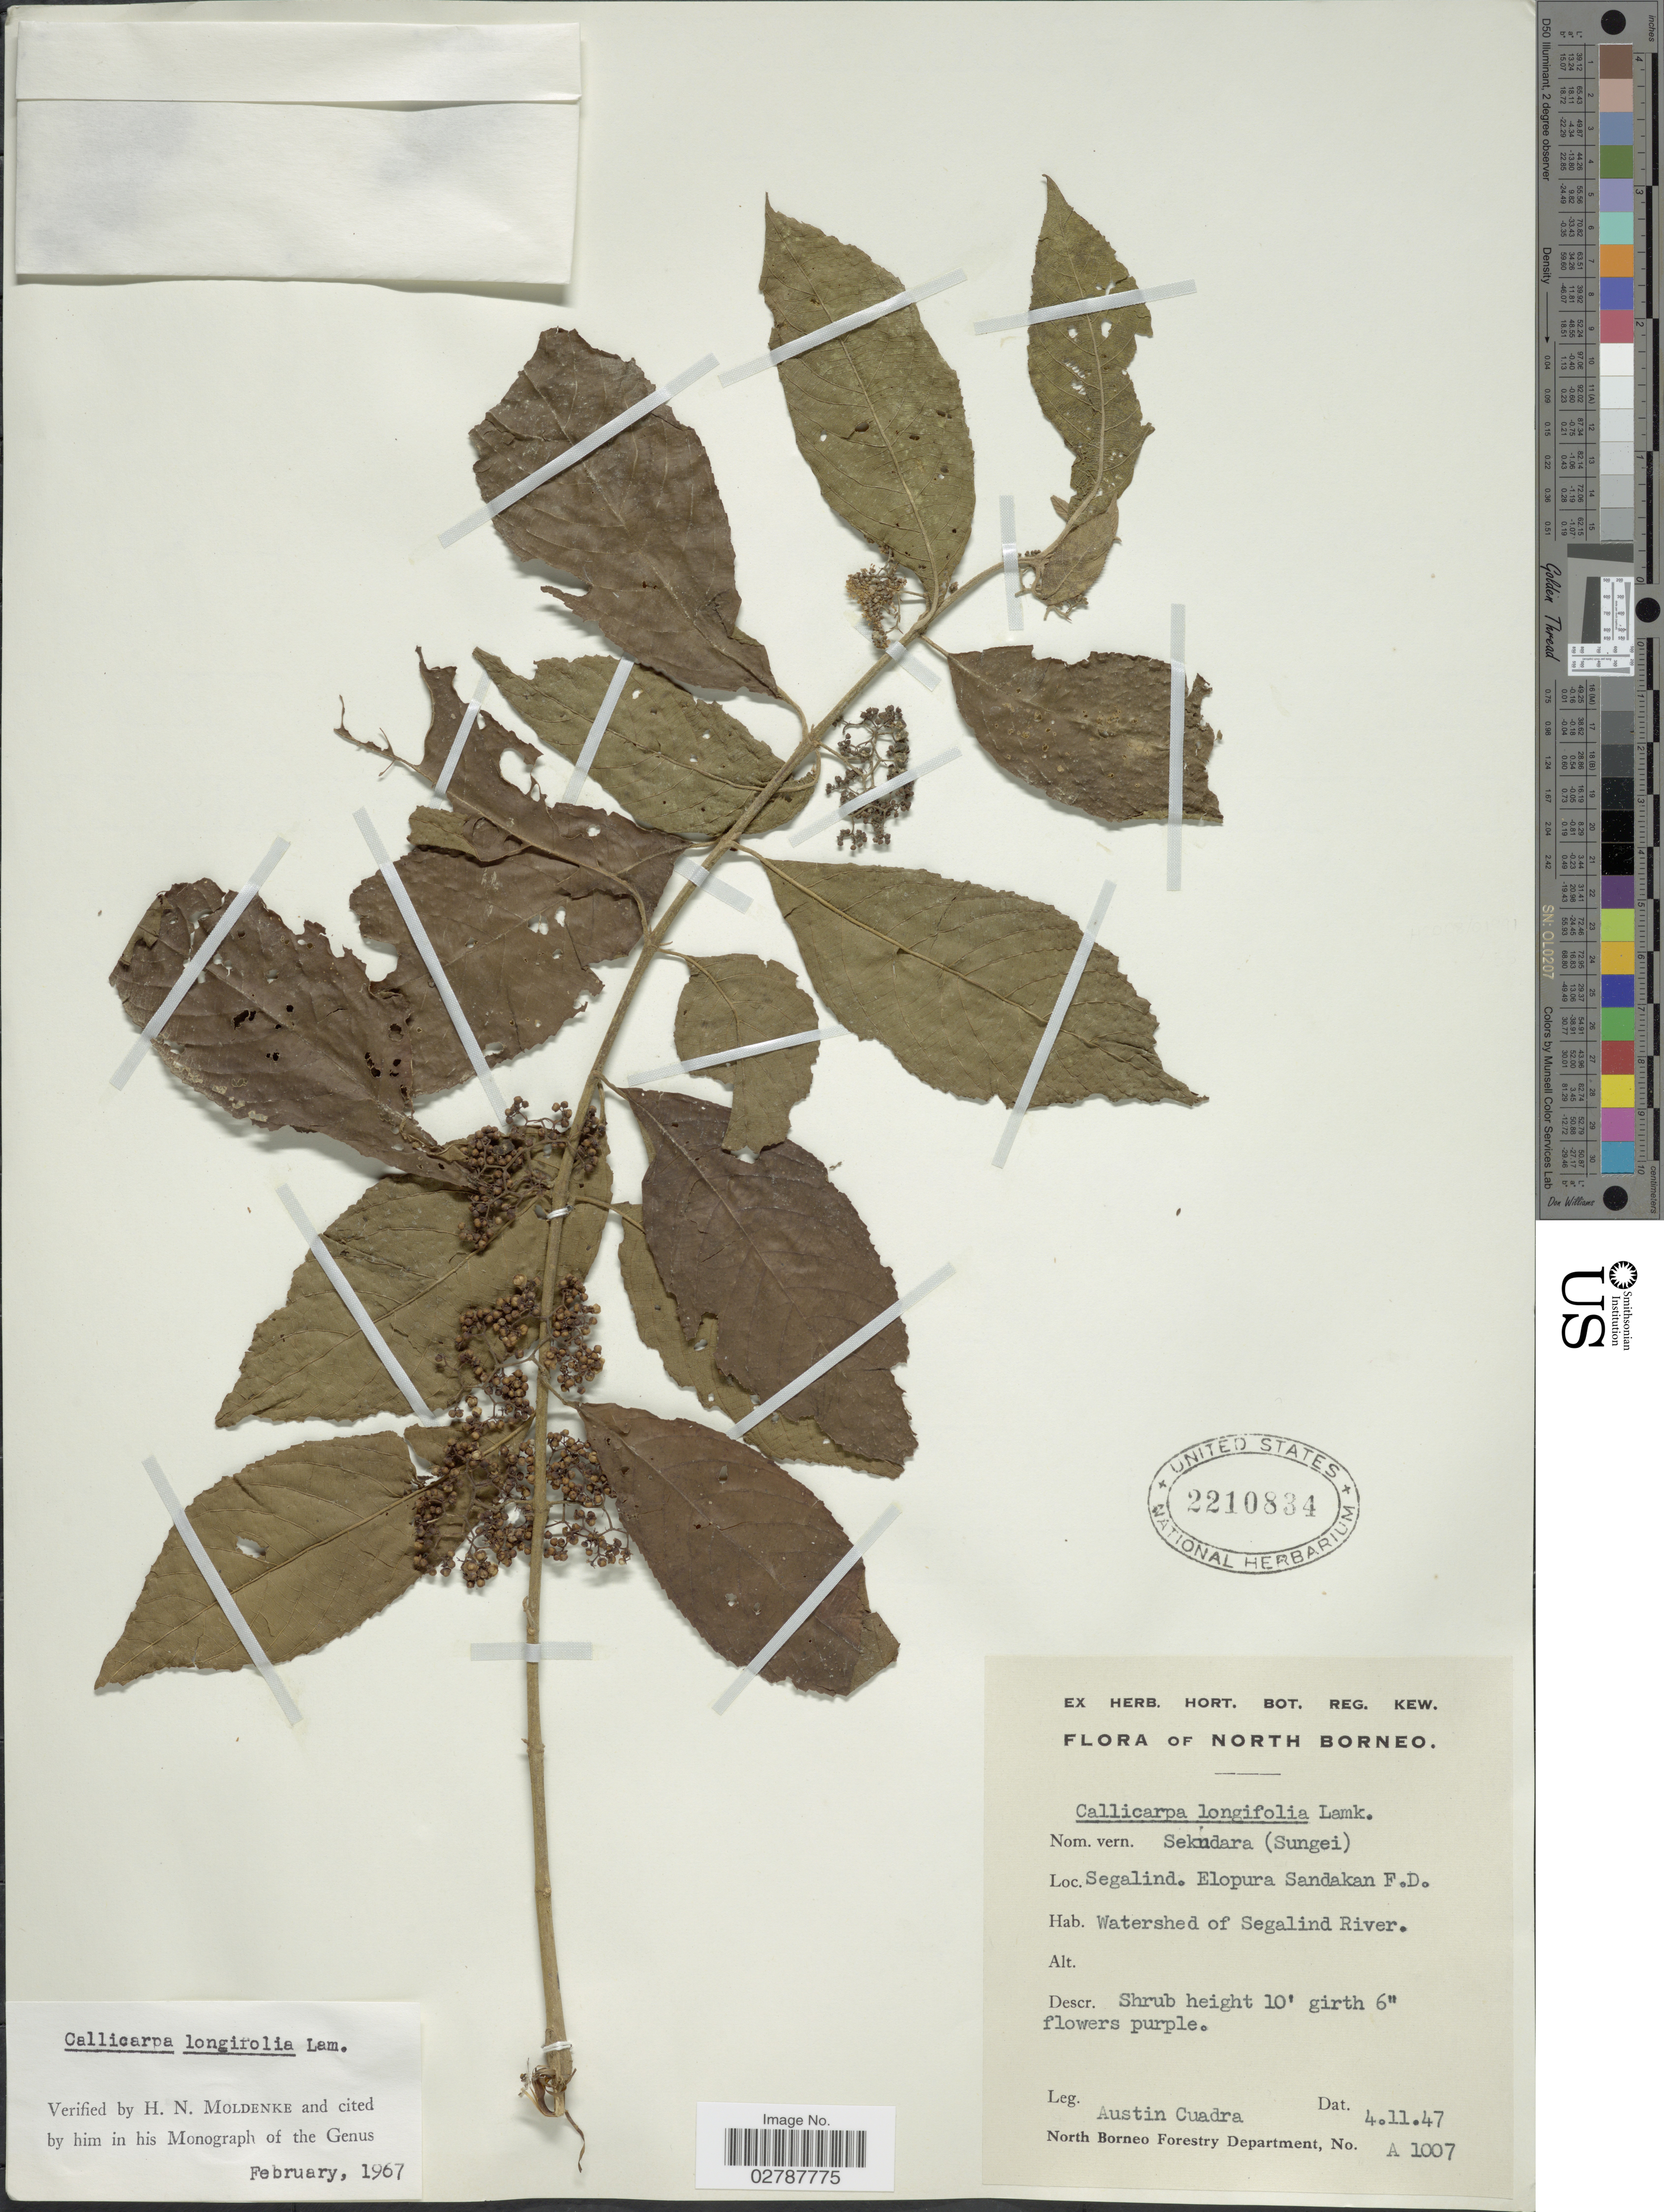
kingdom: Plantae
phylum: Tracheophyta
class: Magnoliopsida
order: Lamiales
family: Lamiaceae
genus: Callicarpa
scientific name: Callicarpa longifolia f. longifolia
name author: Lam.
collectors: A. Cuadra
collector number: A1007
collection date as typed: Transcribed d/m/y: 4/11/47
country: Malaysia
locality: North Borneo. Segalind. Elopura Sandakan F.D.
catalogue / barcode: US 2210834